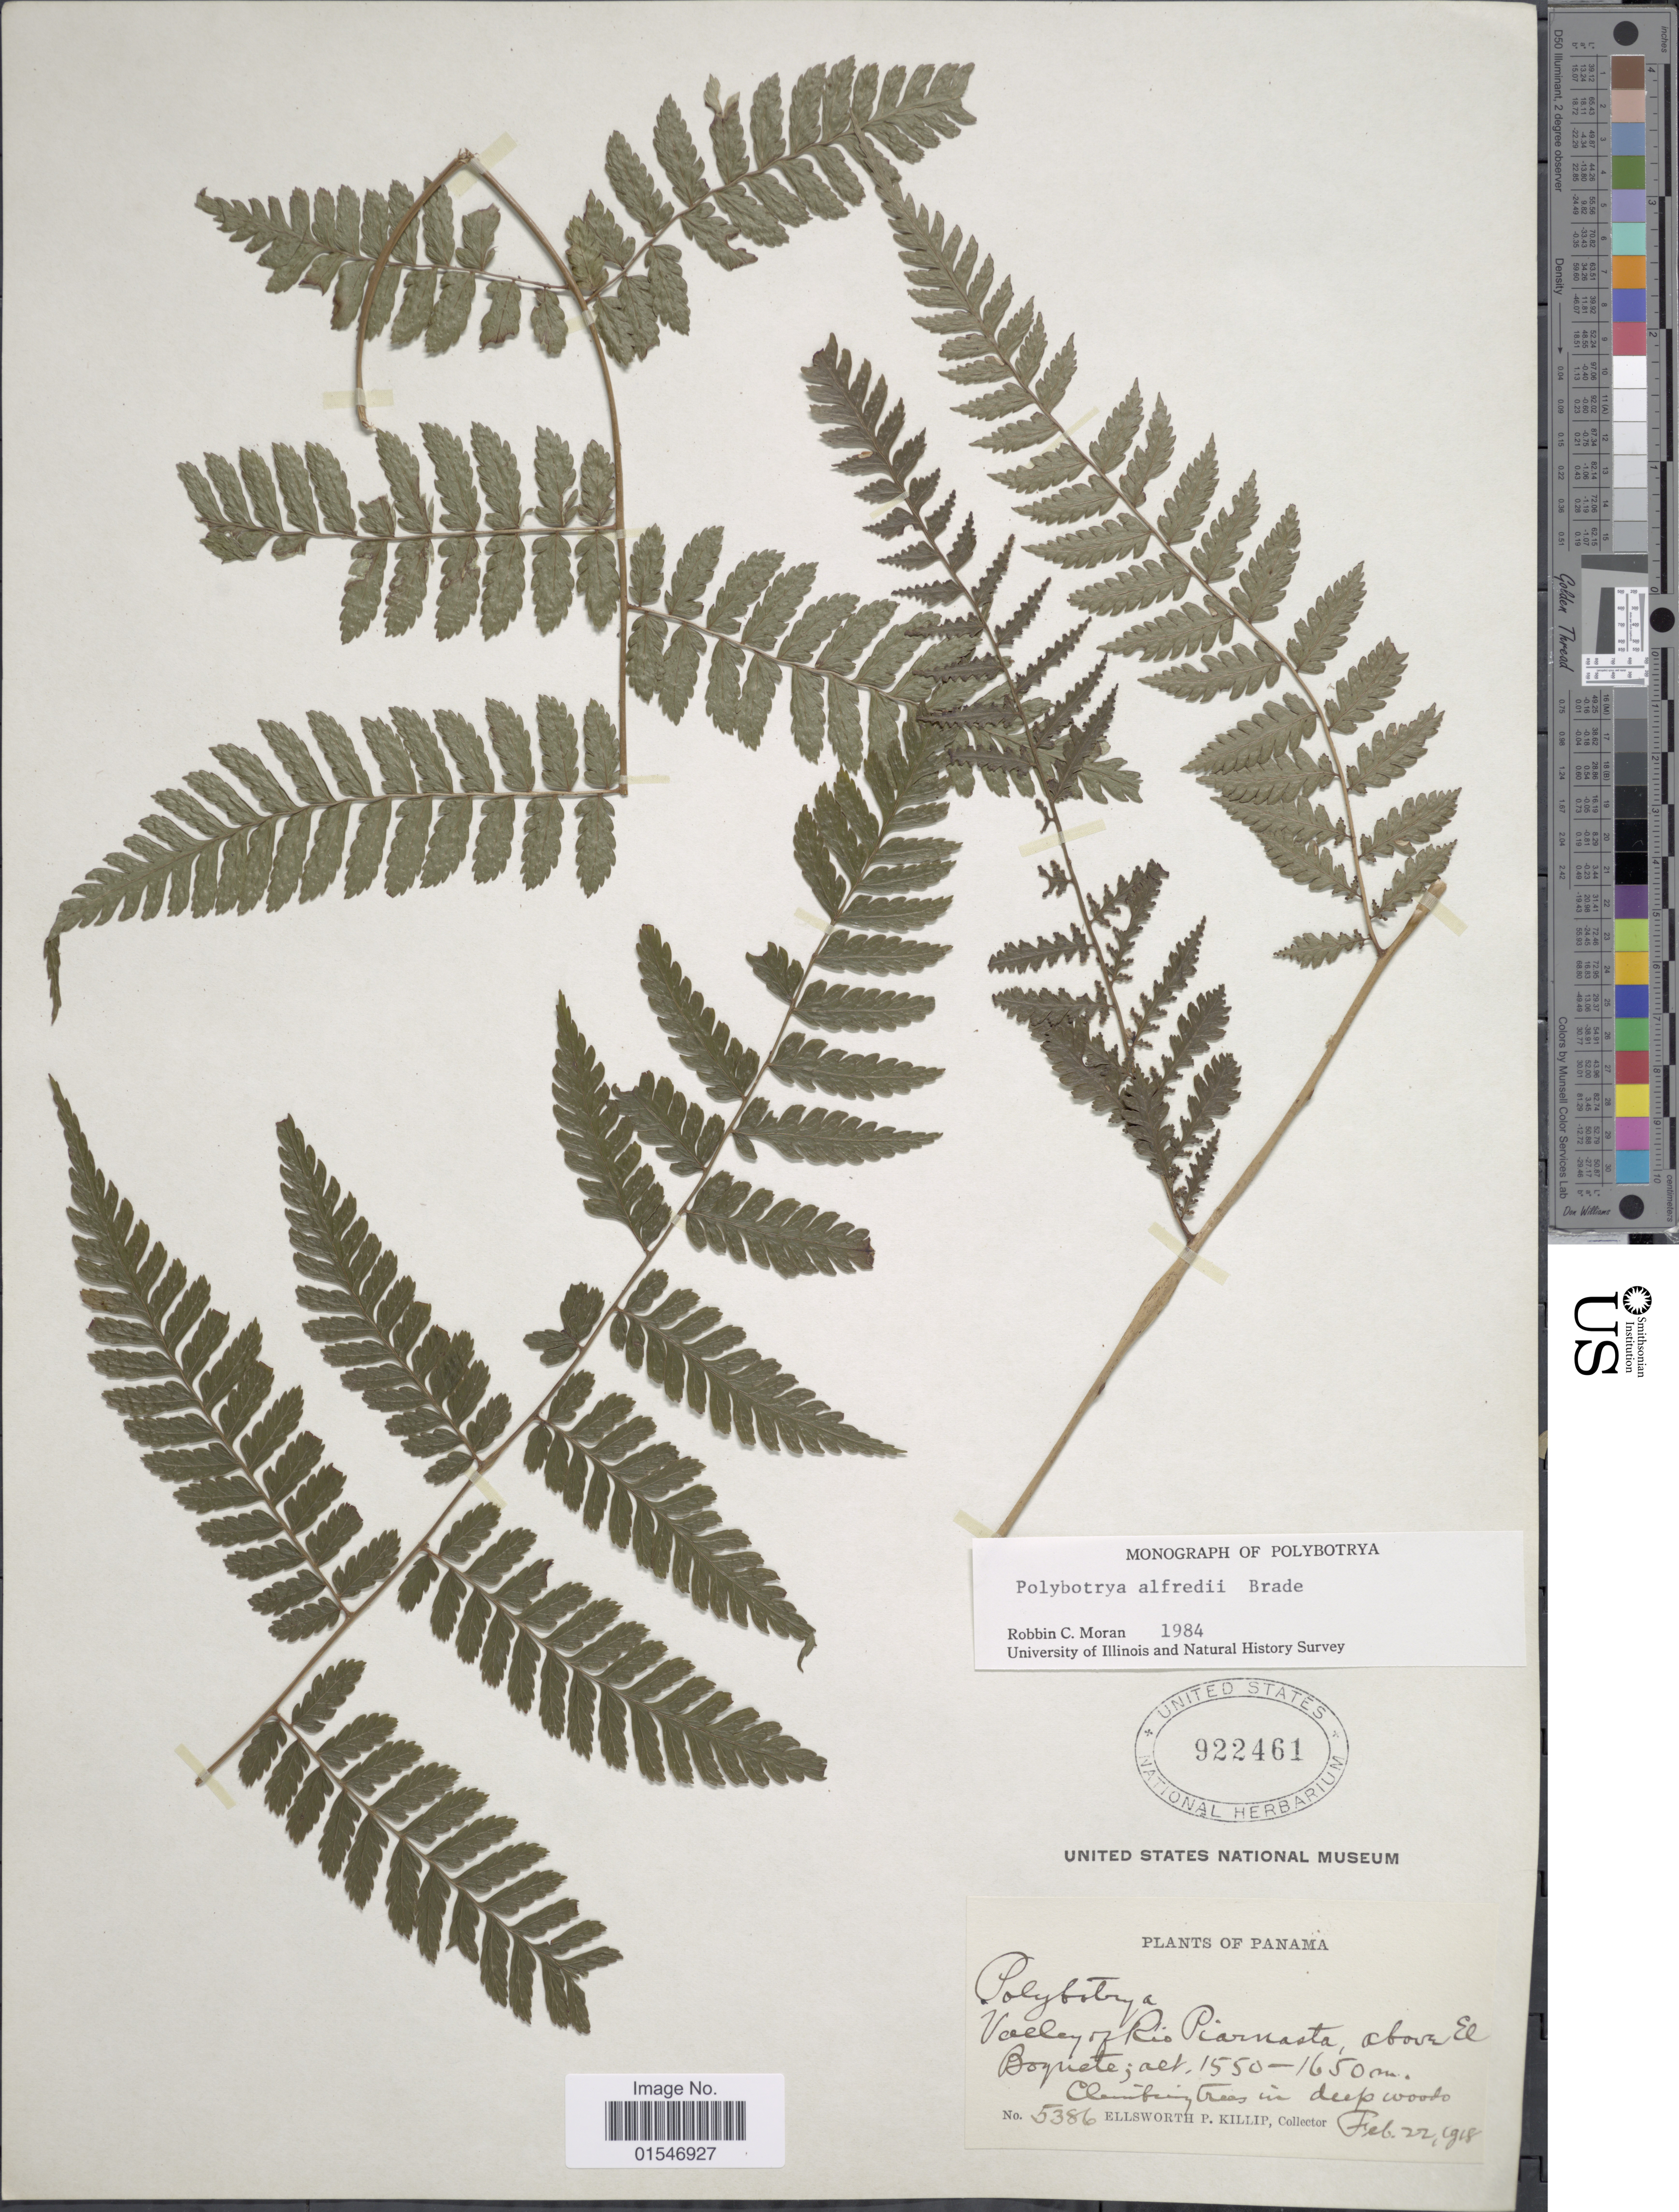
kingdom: Plantae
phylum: Tracheophyta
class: Polypodiopsida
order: Polypodiales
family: Dryopteridaceae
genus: Polybotrya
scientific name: Polybotrya alfredii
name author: Brade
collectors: E. P. Killip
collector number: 5386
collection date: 1918-02-22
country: Panama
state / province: Chiriquí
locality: Valley of Rio Piarnasta, above El Boquete.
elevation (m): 1550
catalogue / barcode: US 922461